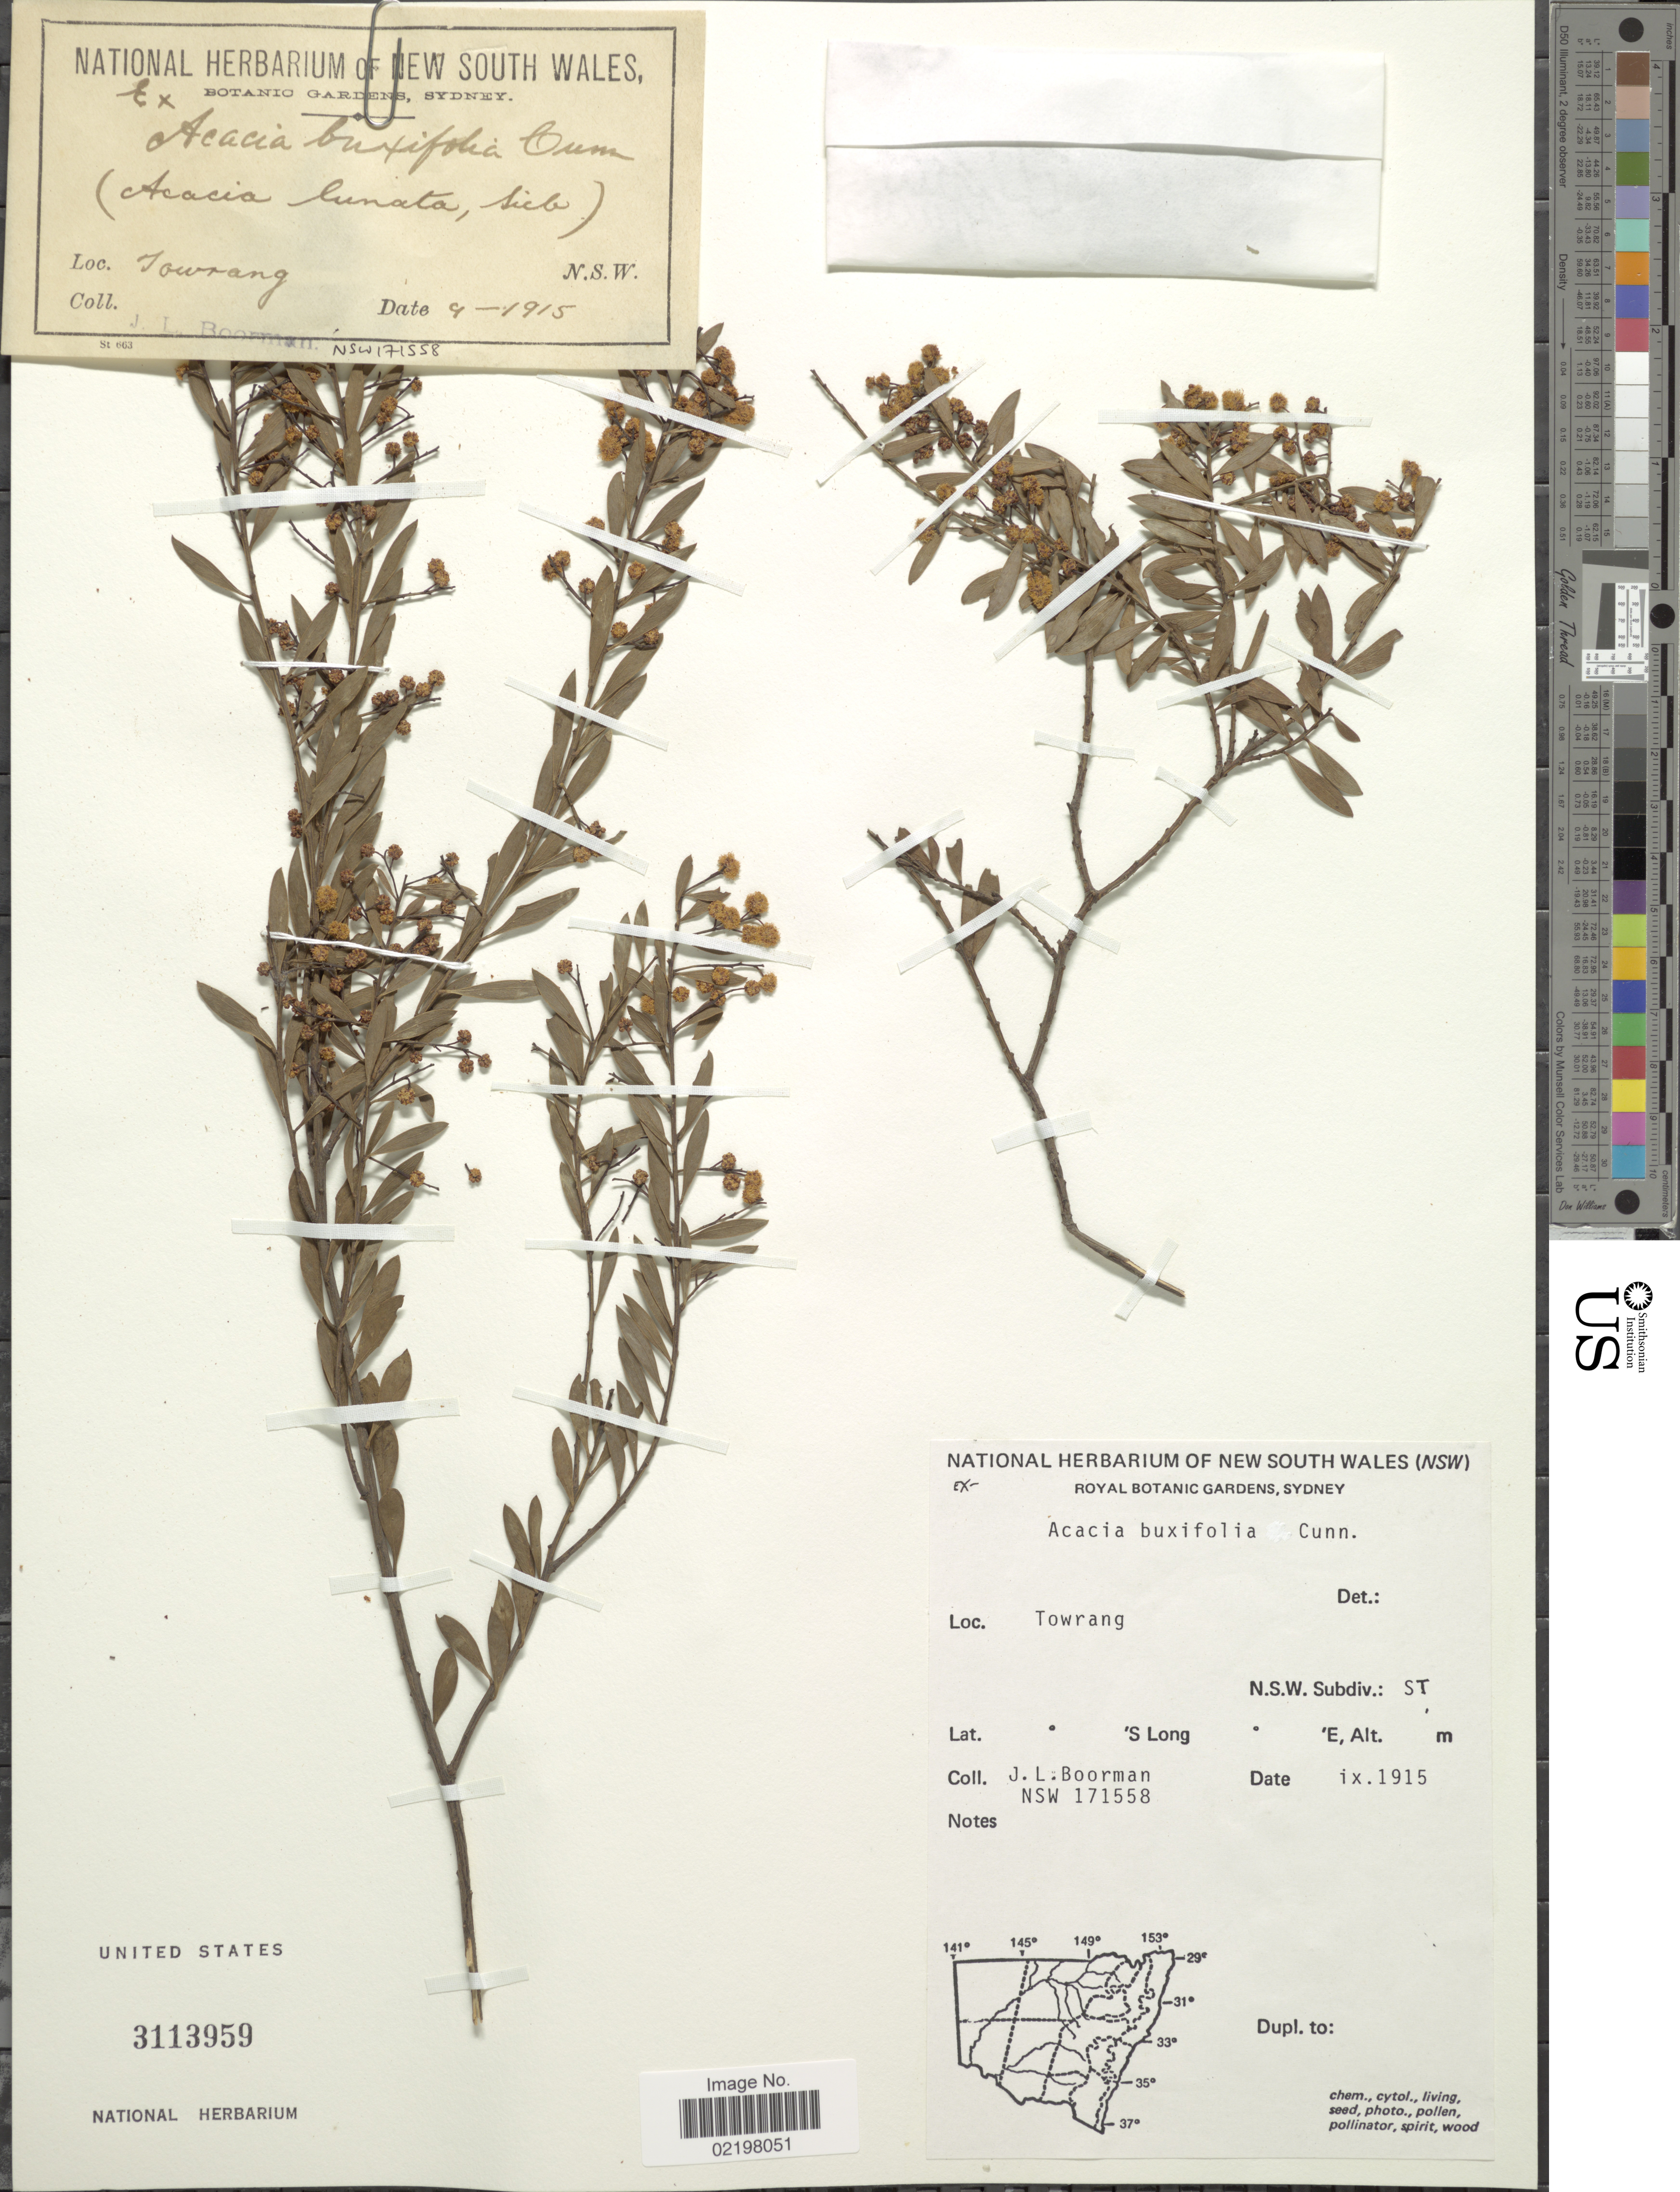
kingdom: Plantae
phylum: Tracheophyta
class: Magnoliopsida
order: Fabales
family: Fabaceae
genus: Acacia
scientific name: Acacia buxifolia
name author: A. Cunn.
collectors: J. Boorman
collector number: NSW 171558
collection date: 1915-09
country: Australia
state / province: New South Wales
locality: N.S.W. Subist.: St. Towrang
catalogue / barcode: US 3113959